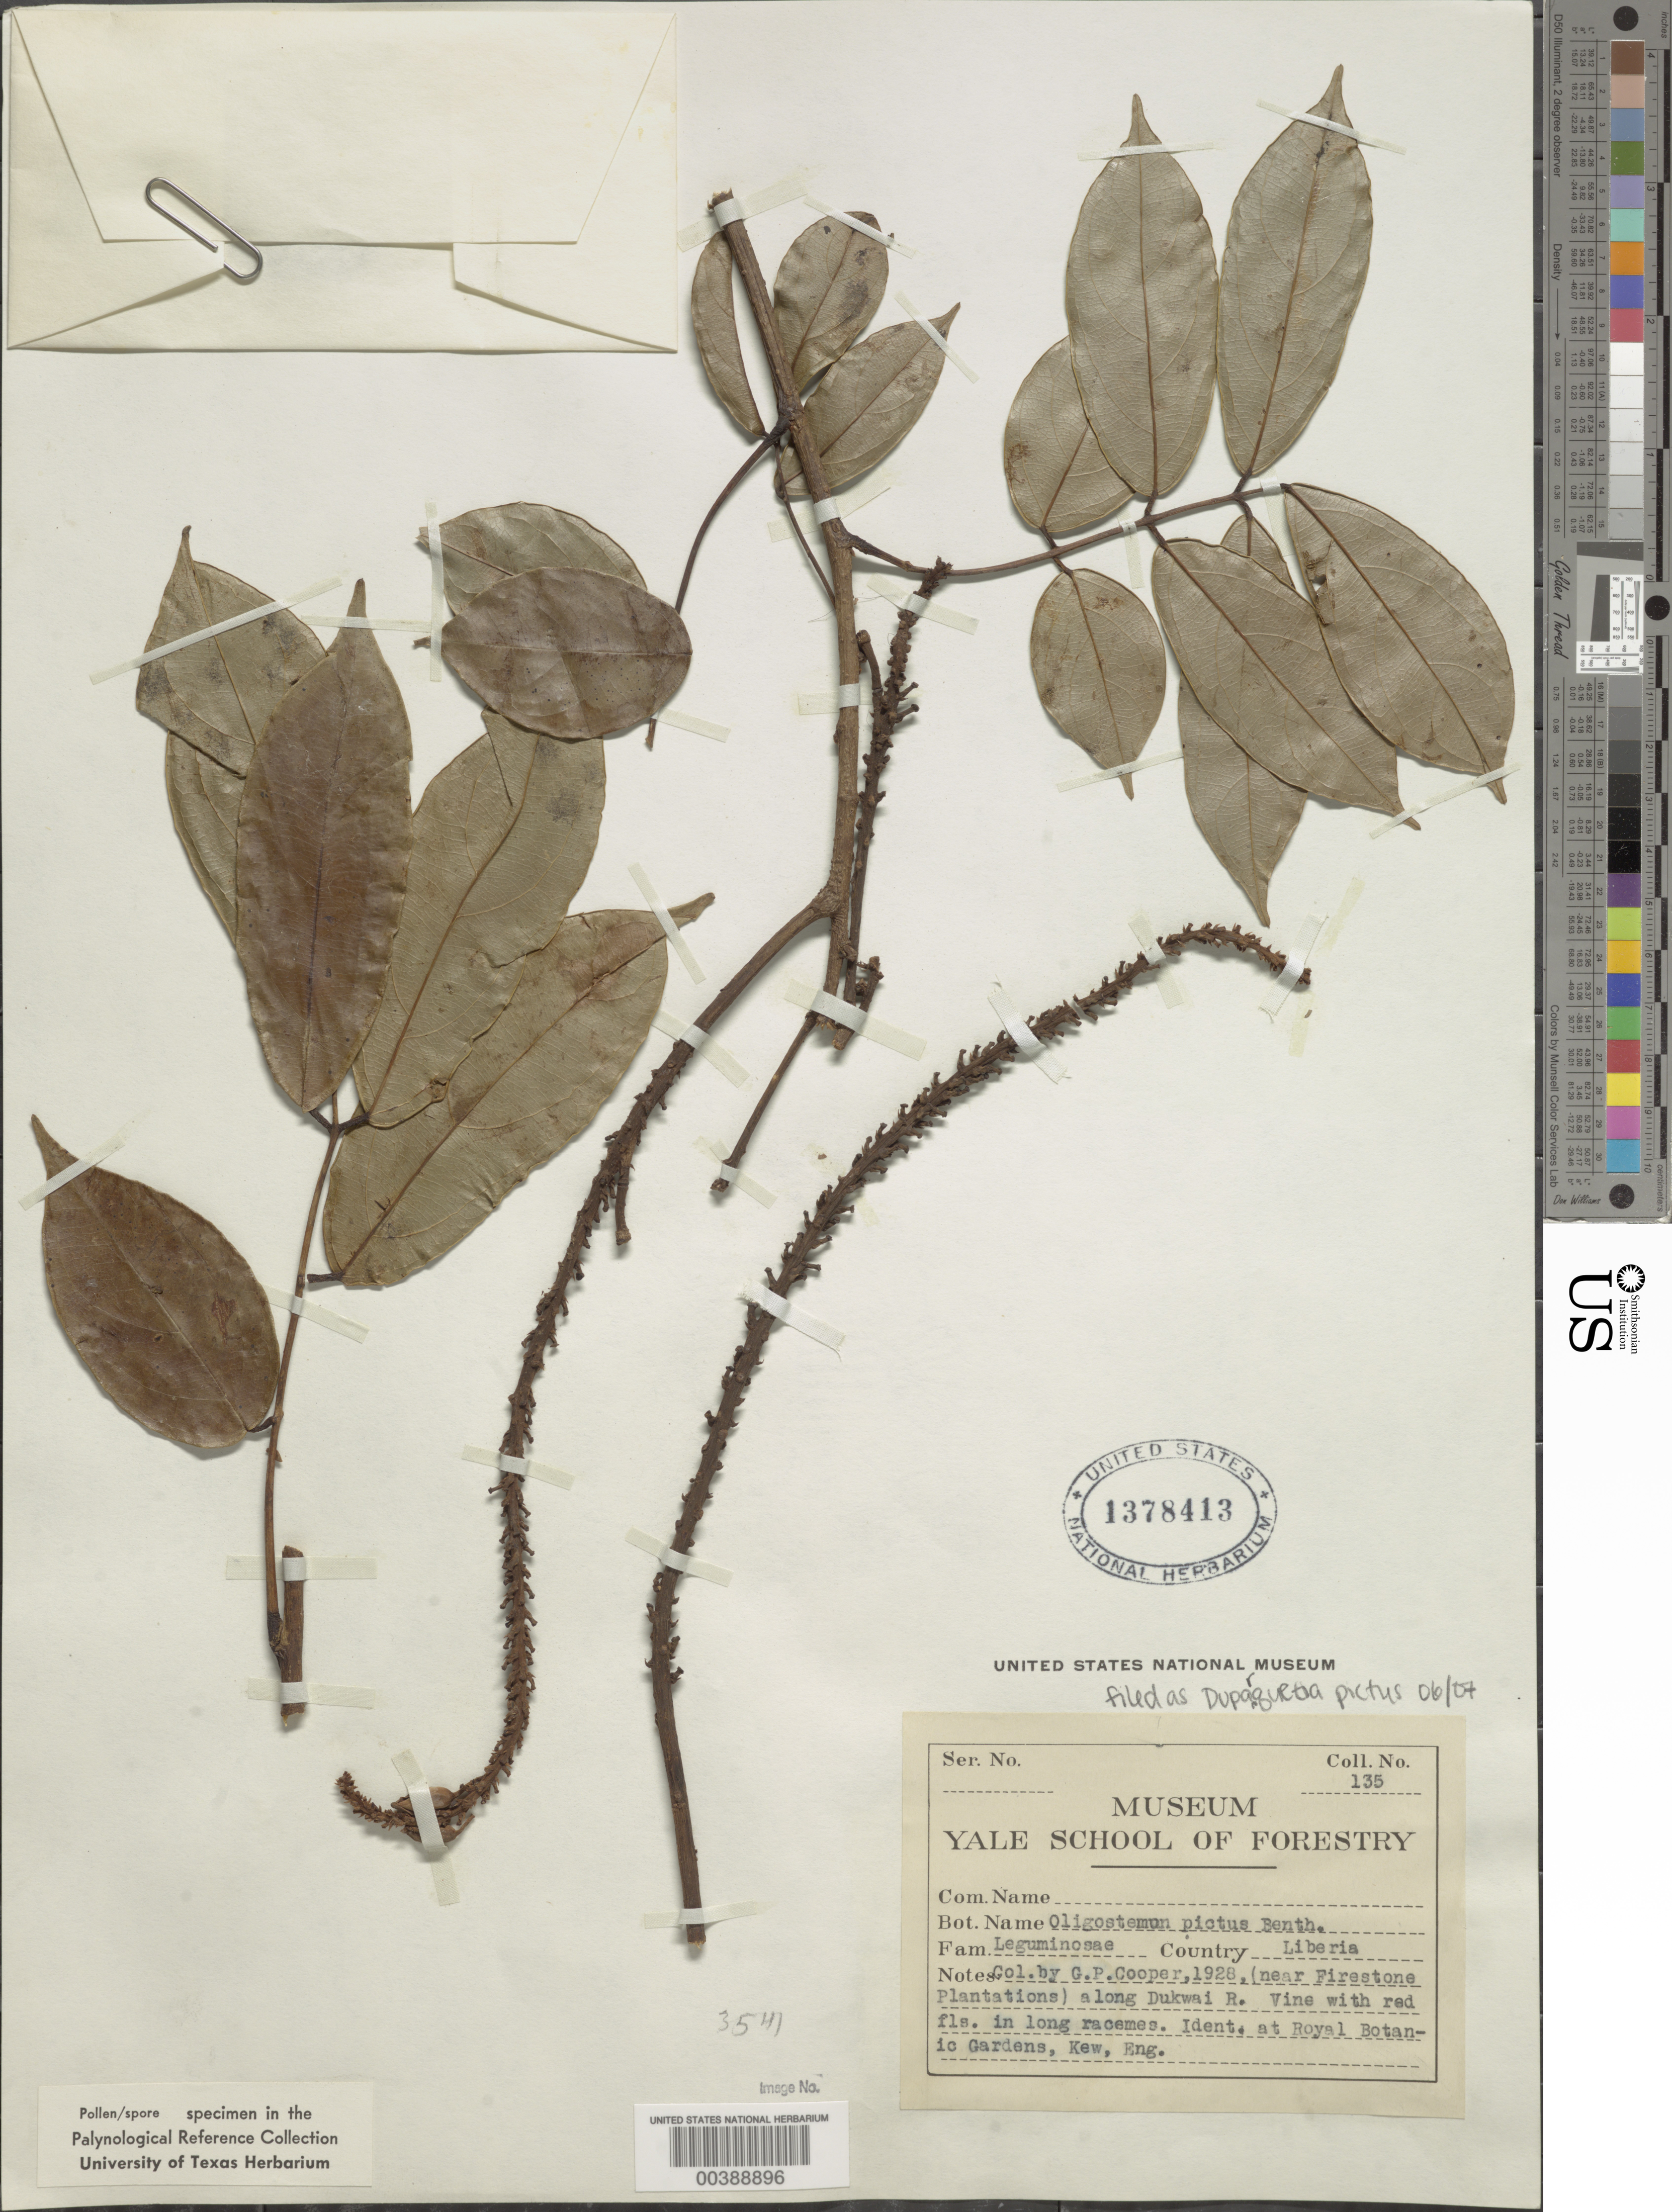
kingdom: Plantae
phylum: Tracheophyta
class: Magnoliopsida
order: Fabales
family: Fabaceae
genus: Duparquetia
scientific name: Duparquetia orchidacea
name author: Baill.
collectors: G. Cooper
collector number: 135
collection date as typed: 1928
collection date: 1928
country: Liberia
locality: Near firestone plantations along dukwai r.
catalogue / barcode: US 1378413